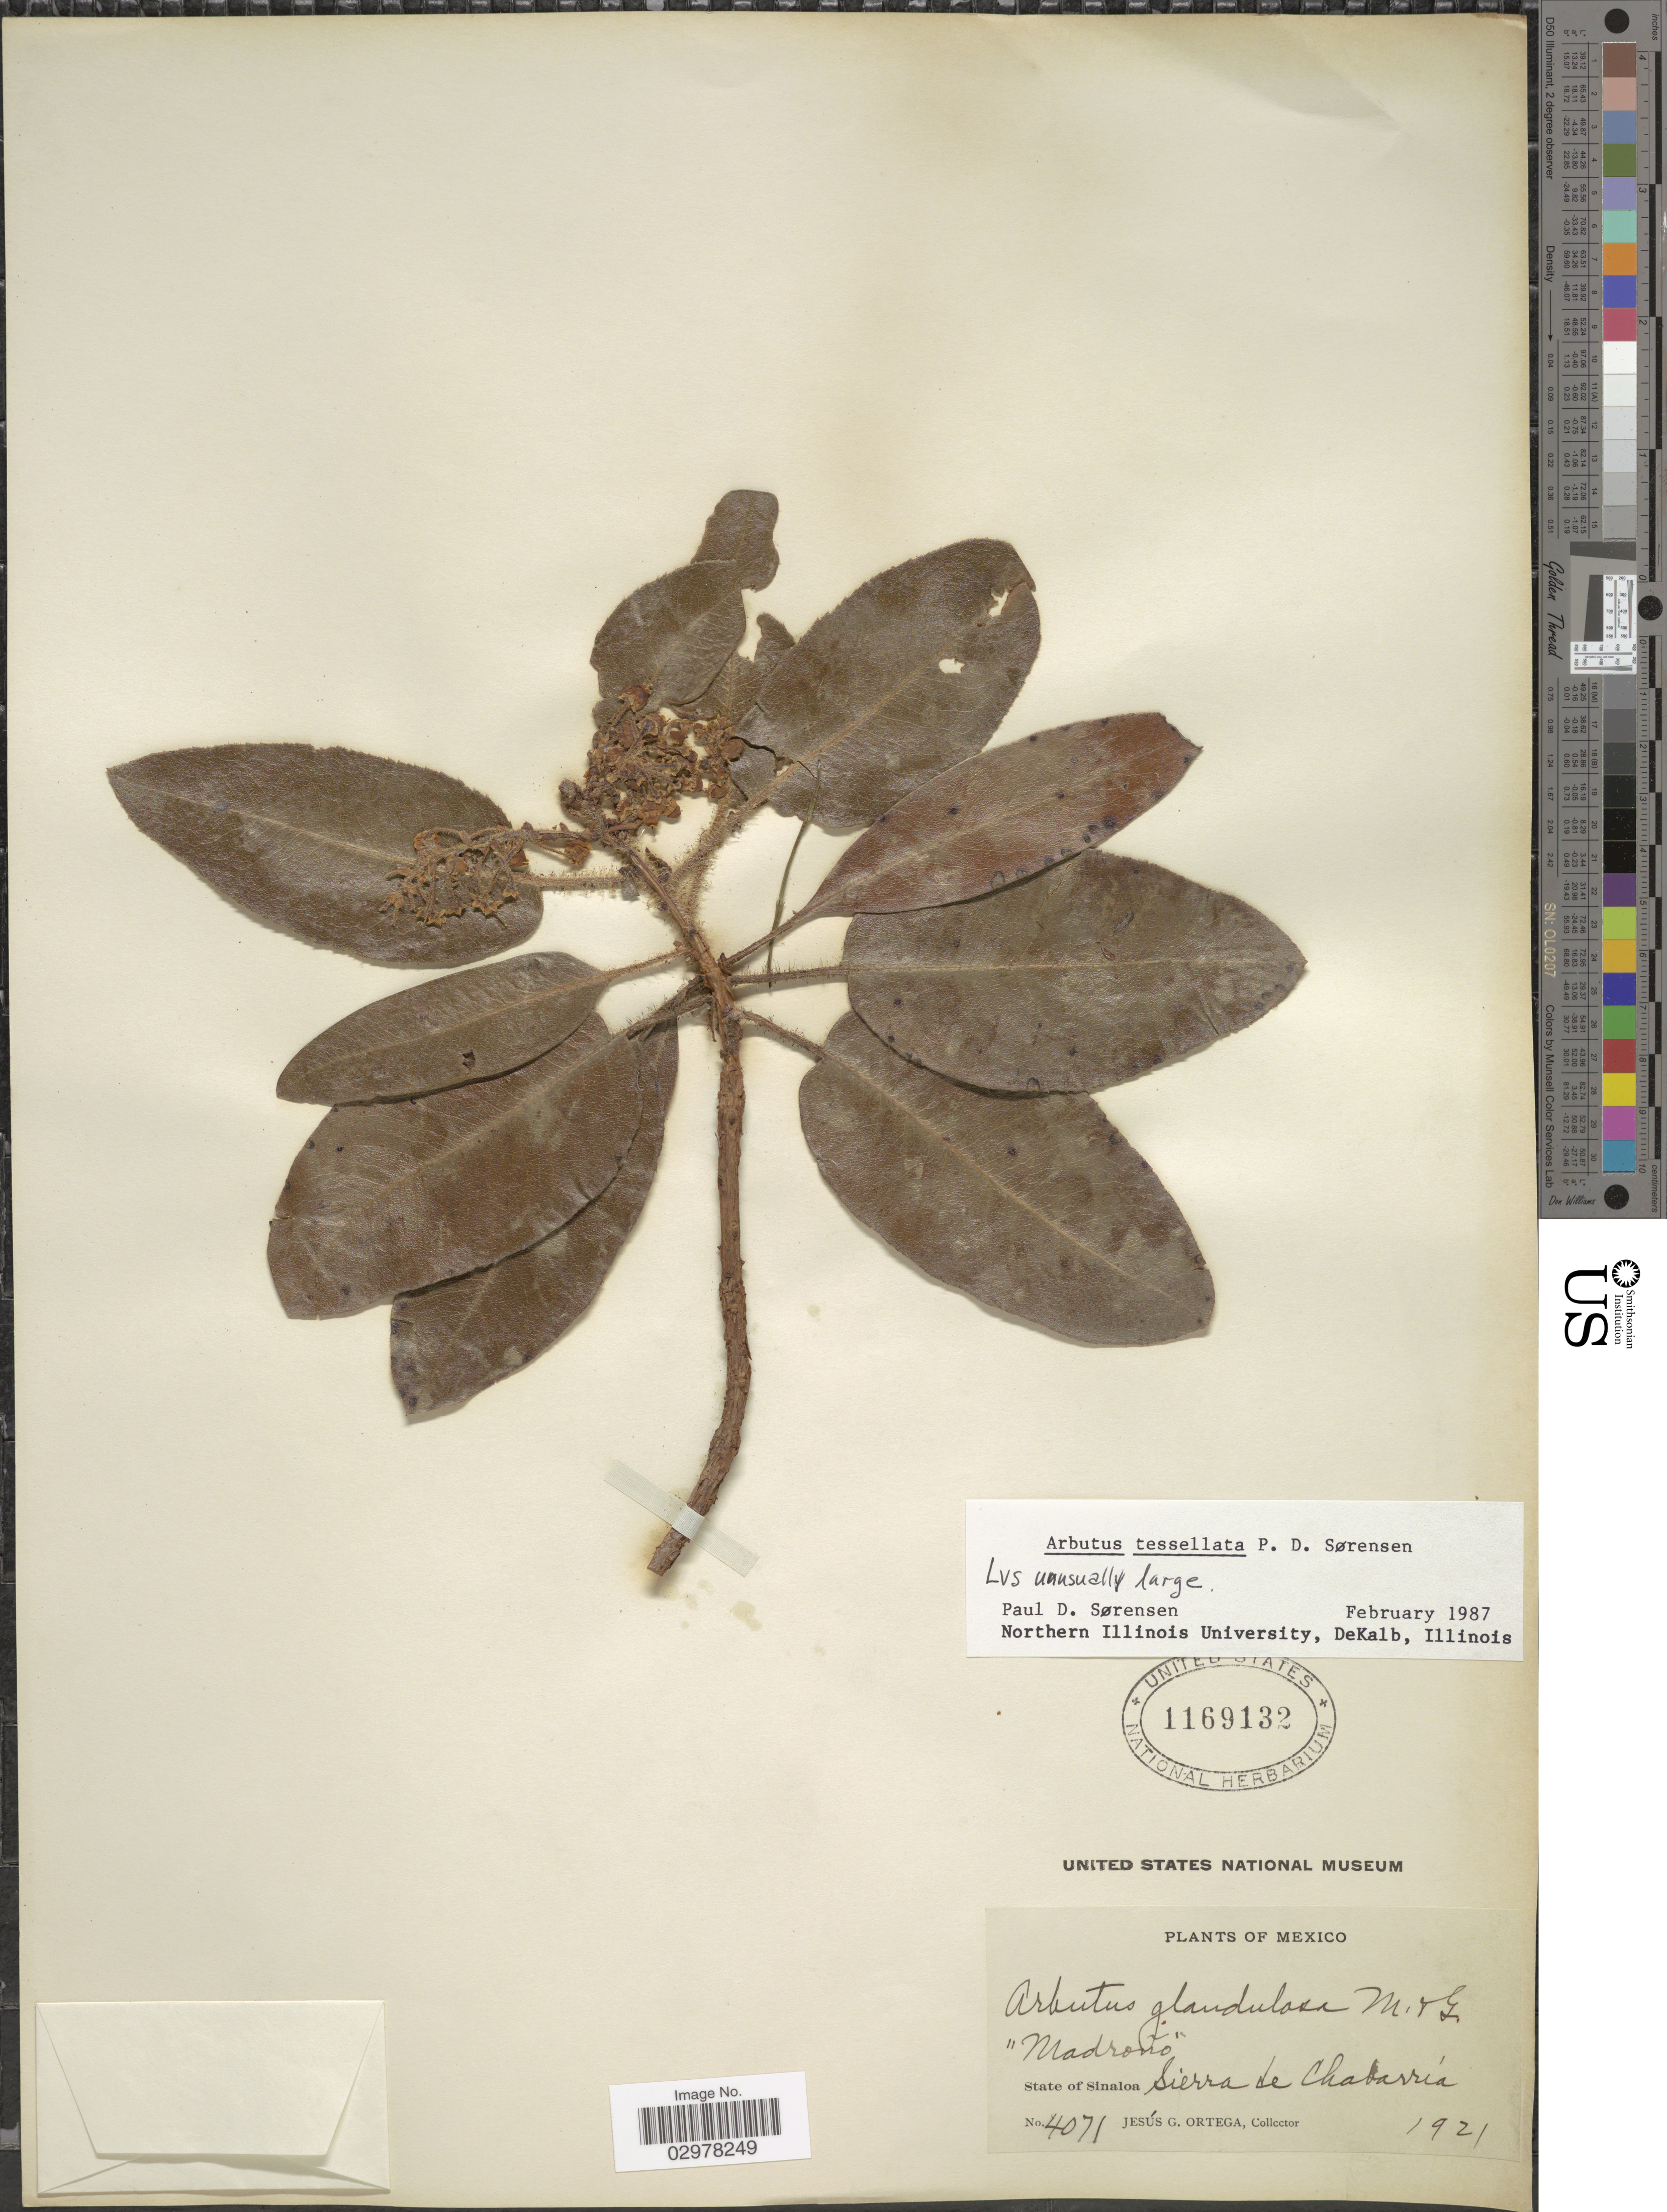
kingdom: Plantae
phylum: Tracheophyta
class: Magnoliopsida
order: Ericales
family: Ericaceae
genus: Arbutus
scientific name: Arbutus tessellata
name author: P.D. Sørensen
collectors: J. Ortega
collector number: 4071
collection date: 1921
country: Mexico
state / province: Sinaloa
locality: Sierra de Chabarría.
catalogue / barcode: US 1169132